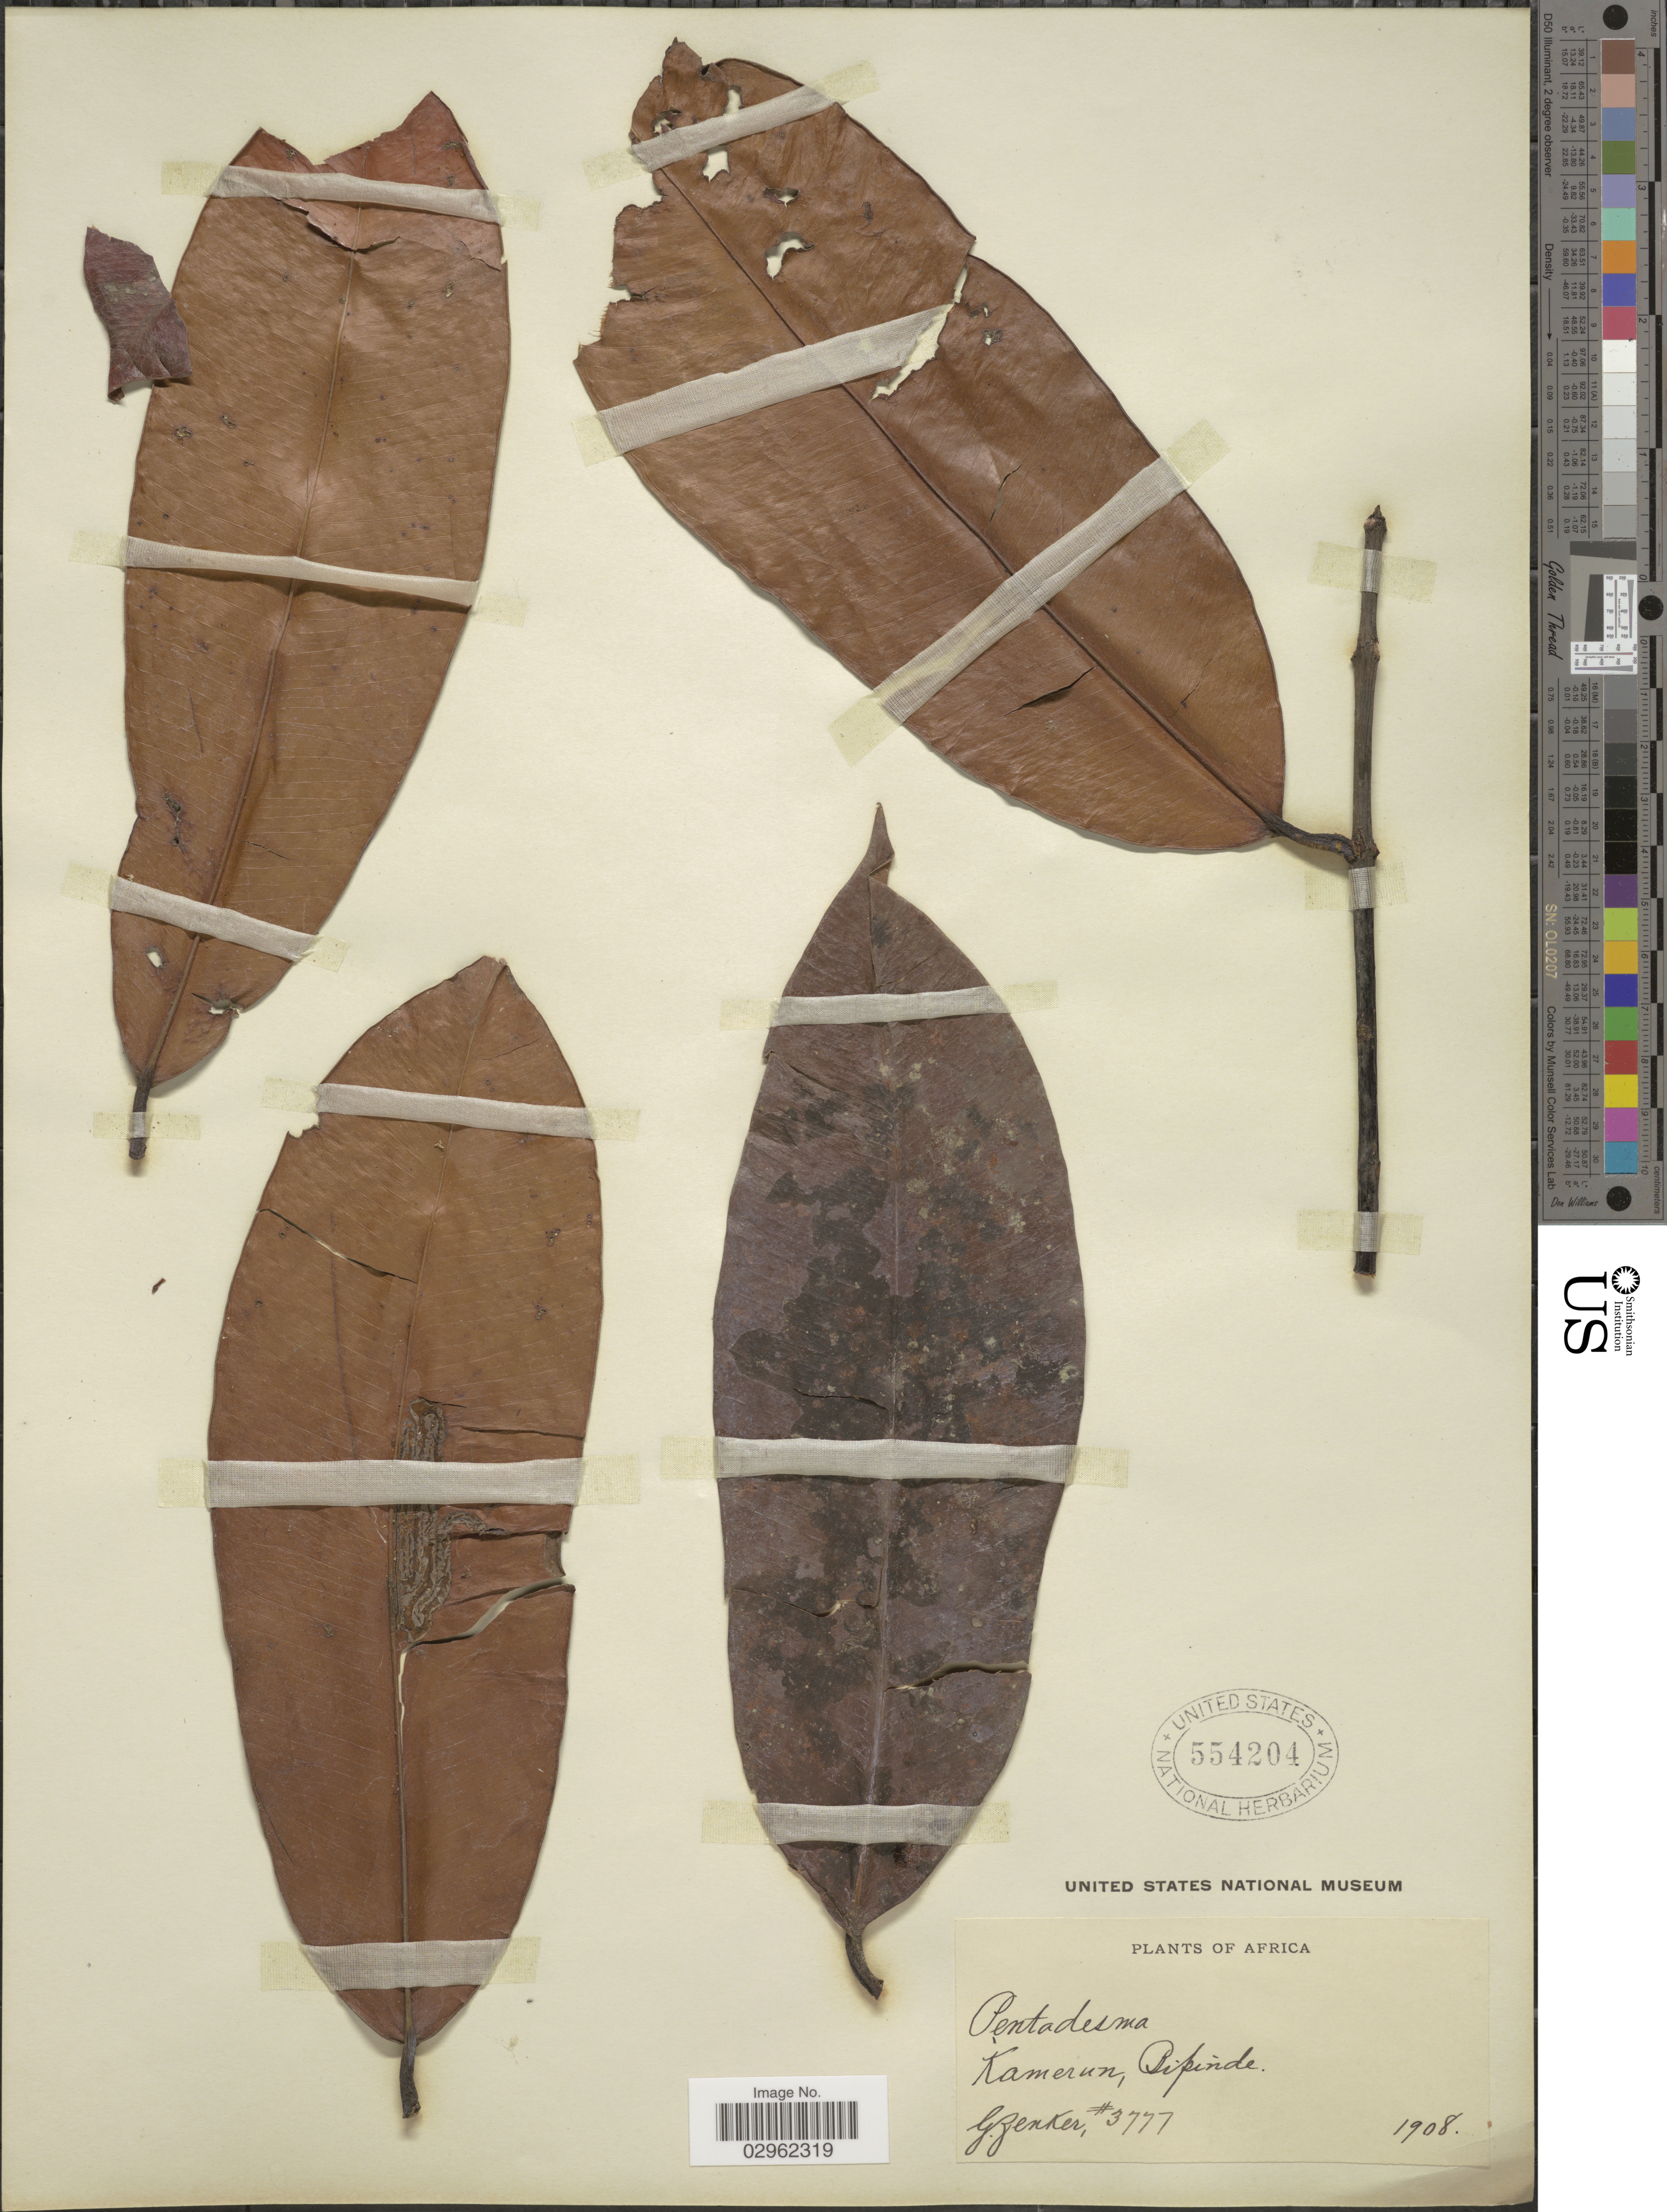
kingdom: Plantae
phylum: Tracheophyta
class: Magnoliopsida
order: Malpighiales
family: Clusiaceae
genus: Pentadesma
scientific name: Pentadesma sp.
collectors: G. A. Zenker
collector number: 3777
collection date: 1908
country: Cameroon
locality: Kamerun. Bipinde.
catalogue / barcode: US 554204